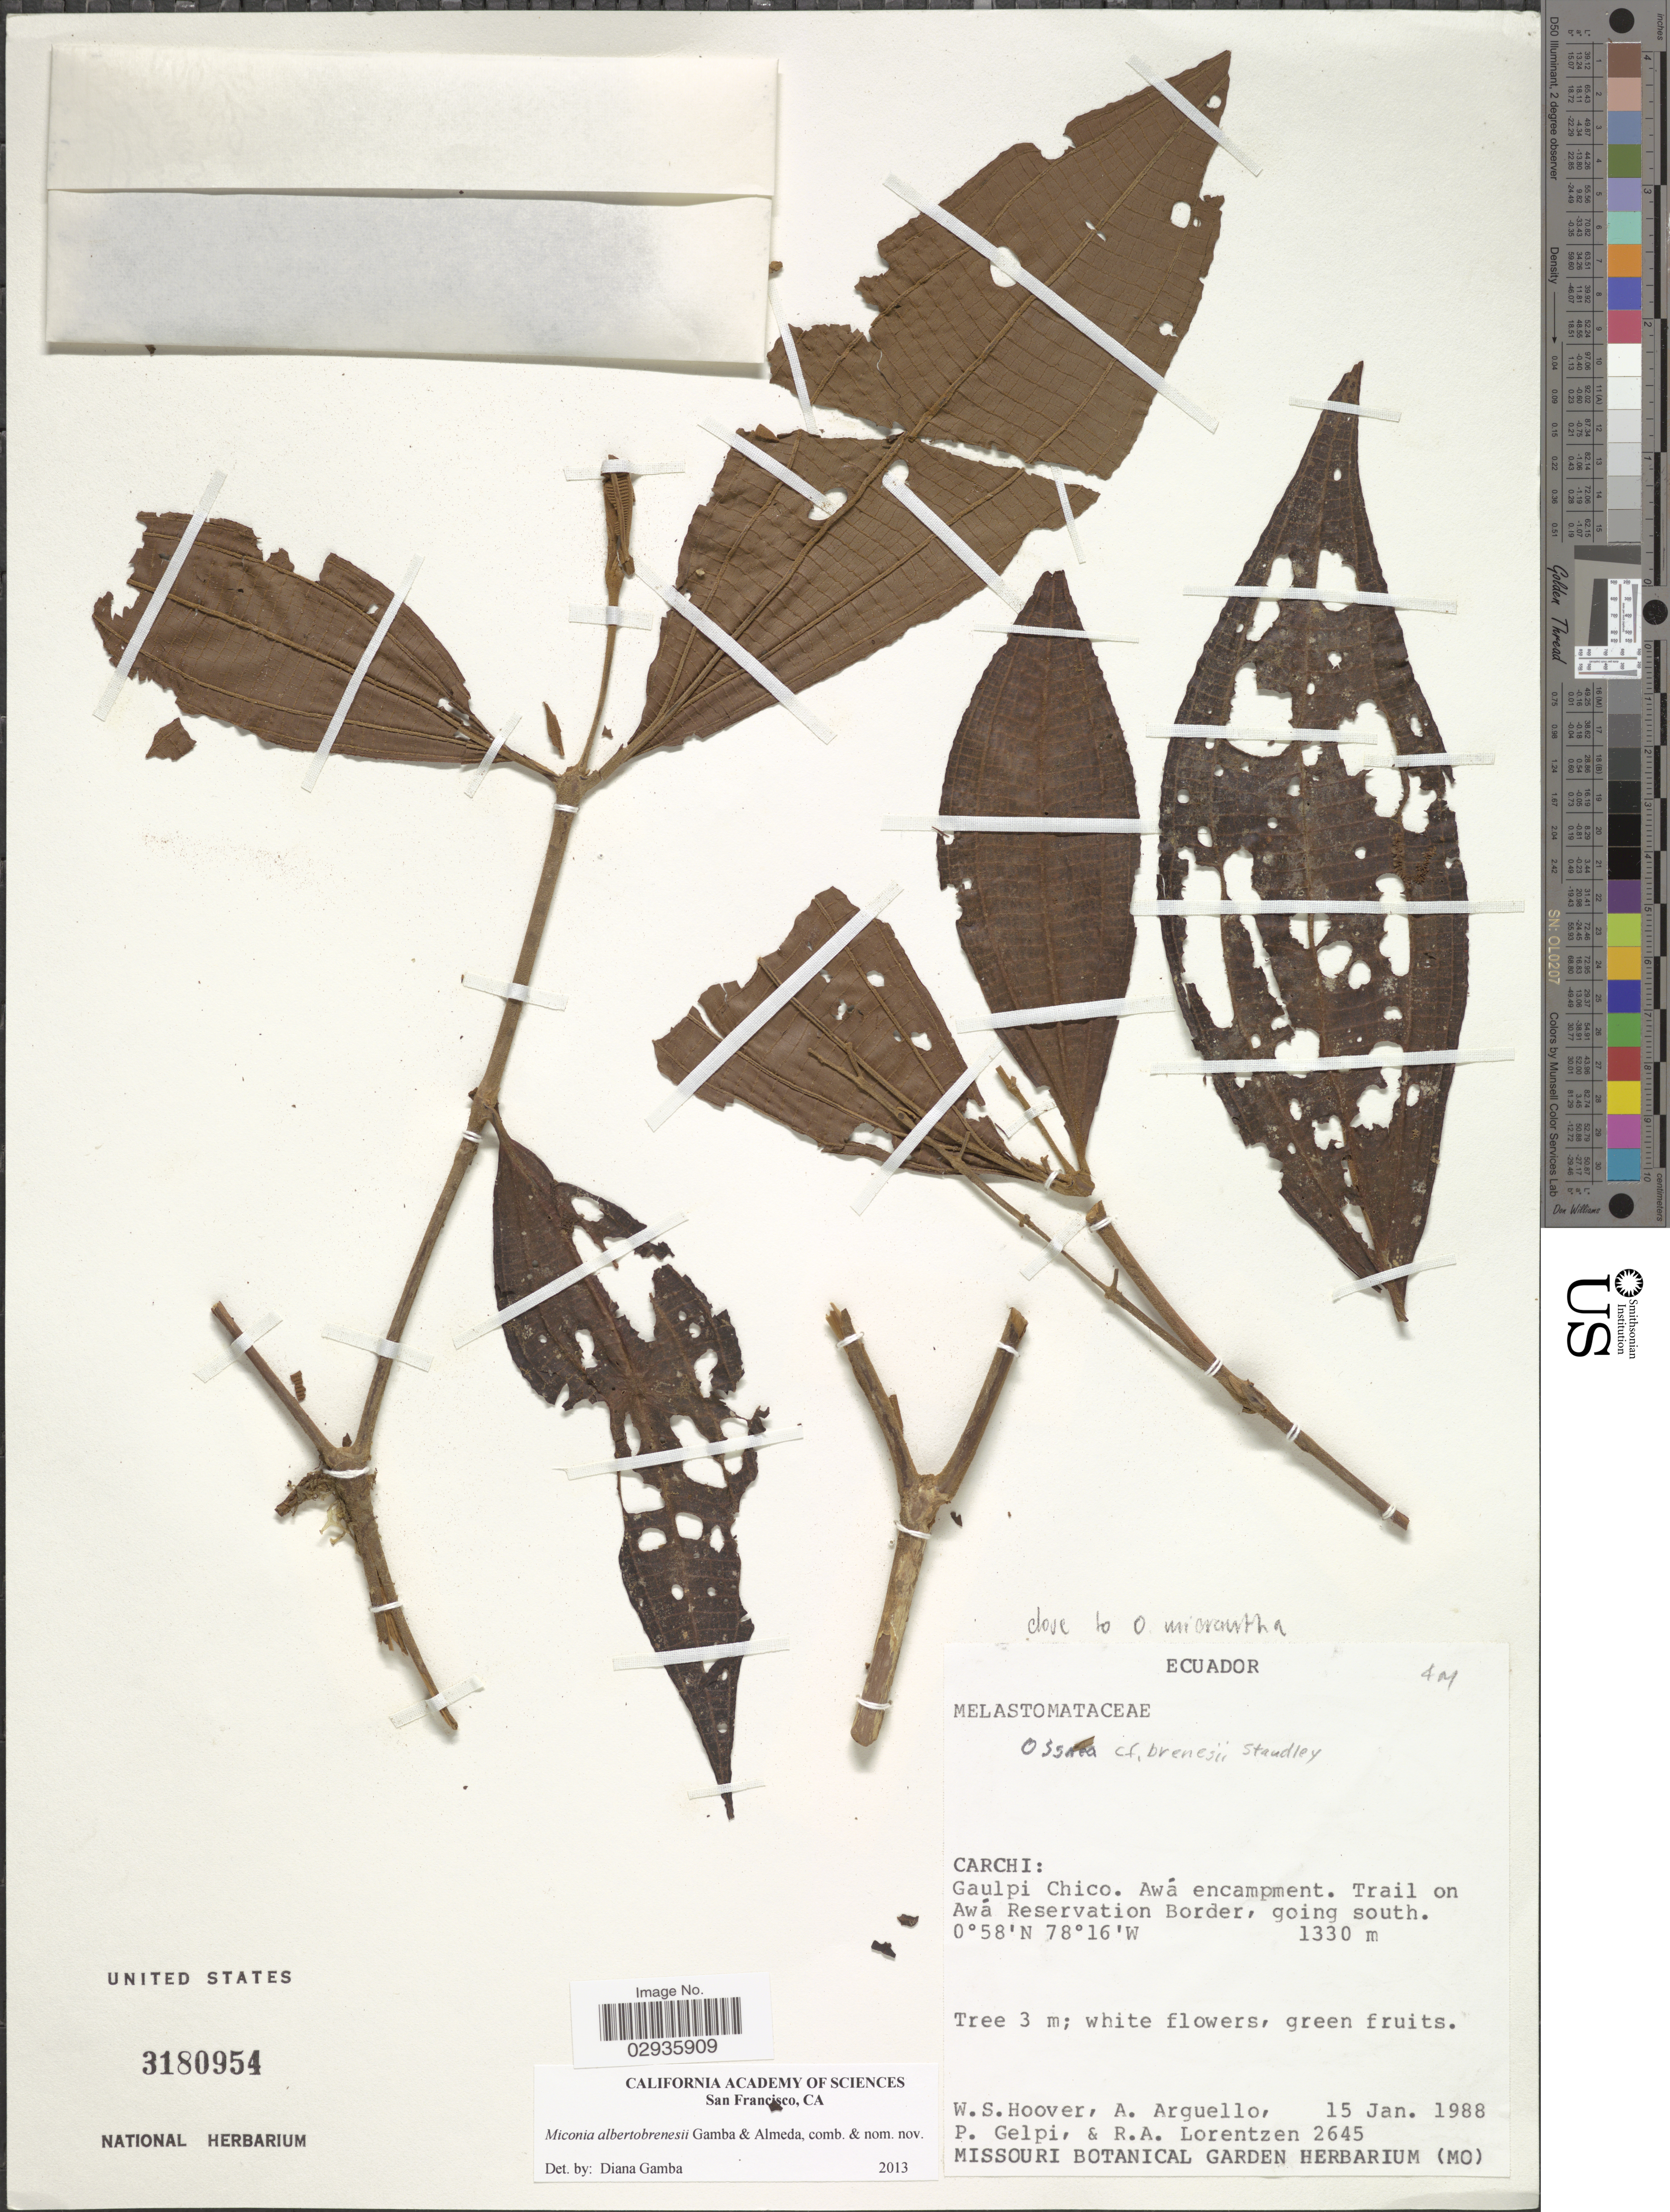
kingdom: Plantae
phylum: Tracheophyta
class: Magnoliopsida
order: Myrtales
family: Melastomataceae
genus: Miconia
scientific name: Miconia albertobrenesii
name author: Gamba & Almeda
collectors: W. S. Hoover, A. Arguello, P. Gelpi & R. Lorentzen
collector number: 2645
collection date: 1988-01-15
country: Ecuador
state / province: Carchi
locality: Gaulpi Chico. Awá encampment. Trail on Awá Reservation Border, going south.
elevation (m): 1330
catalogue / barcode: US 3180954